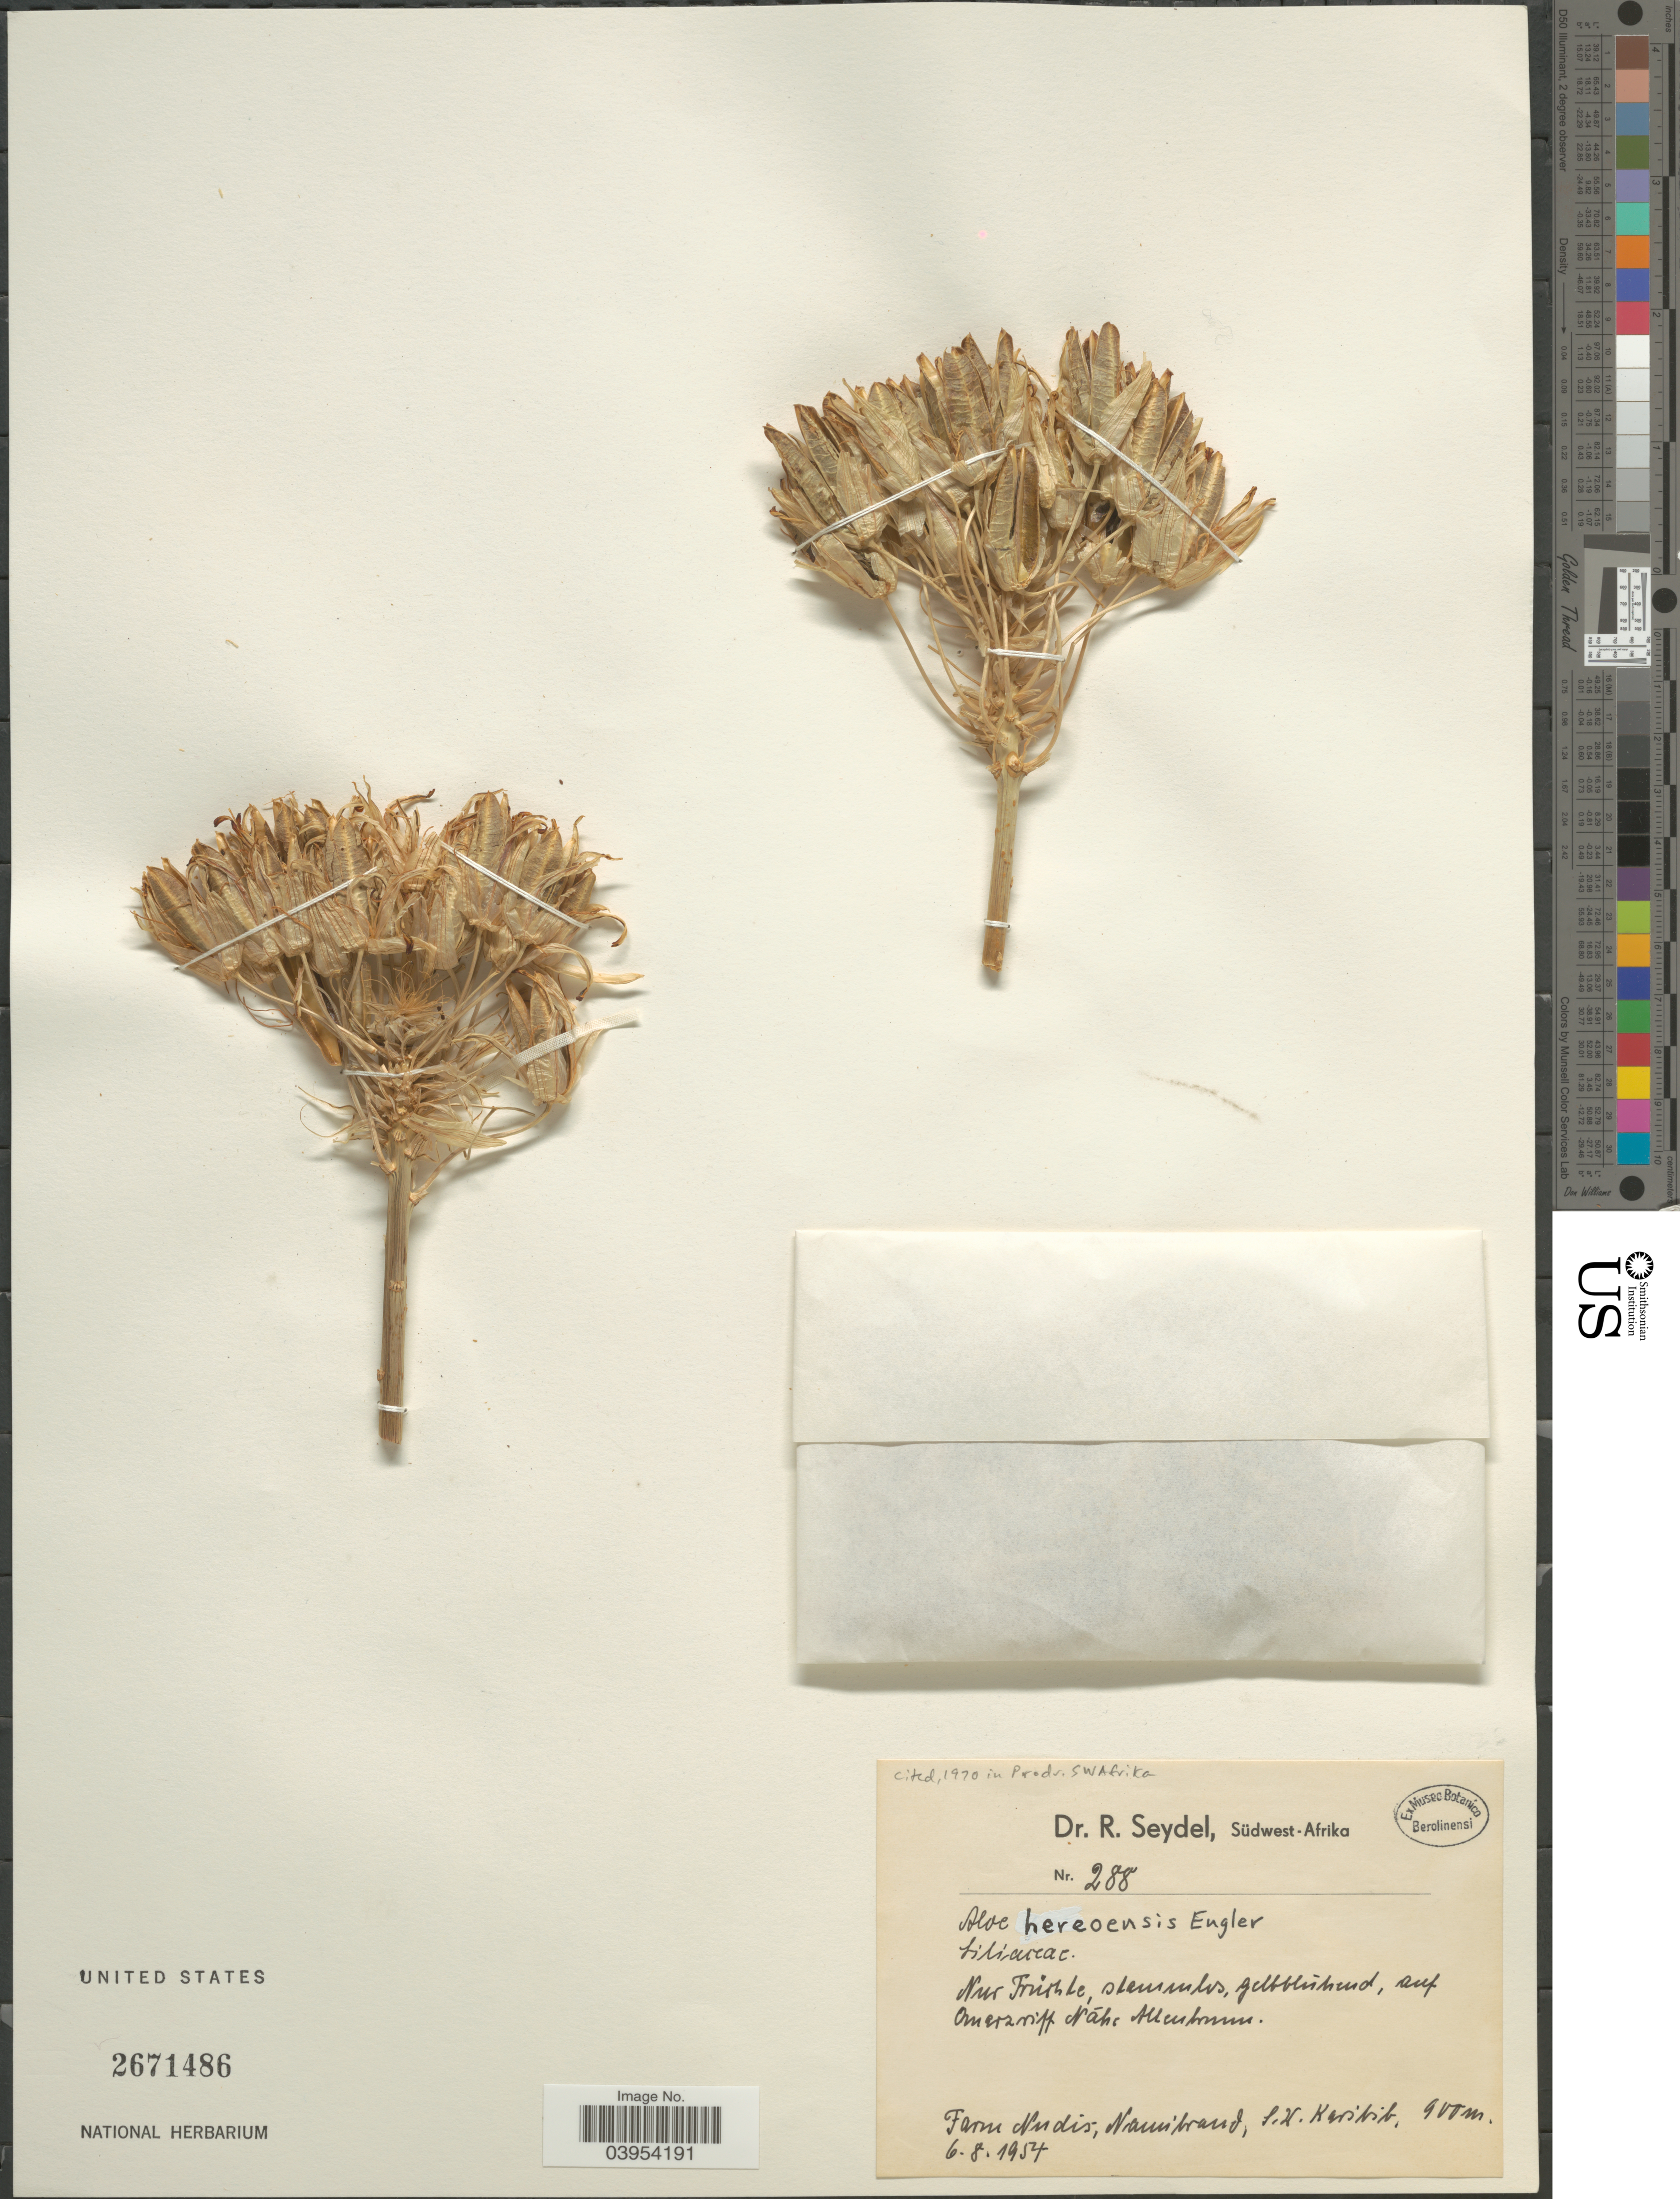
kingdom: Plantae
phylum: Tracheophyta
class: Liliopsida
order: Asparagales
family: Asphodelaceae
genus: Aloe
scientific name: Aloe hereroensis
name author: Engl.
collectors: R. Seydel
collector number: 288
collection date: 1954-08-06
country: Namibia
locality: Farm Nudis, Namibrand, S.W. Karibib.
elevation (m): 900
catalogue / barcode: US 2671486